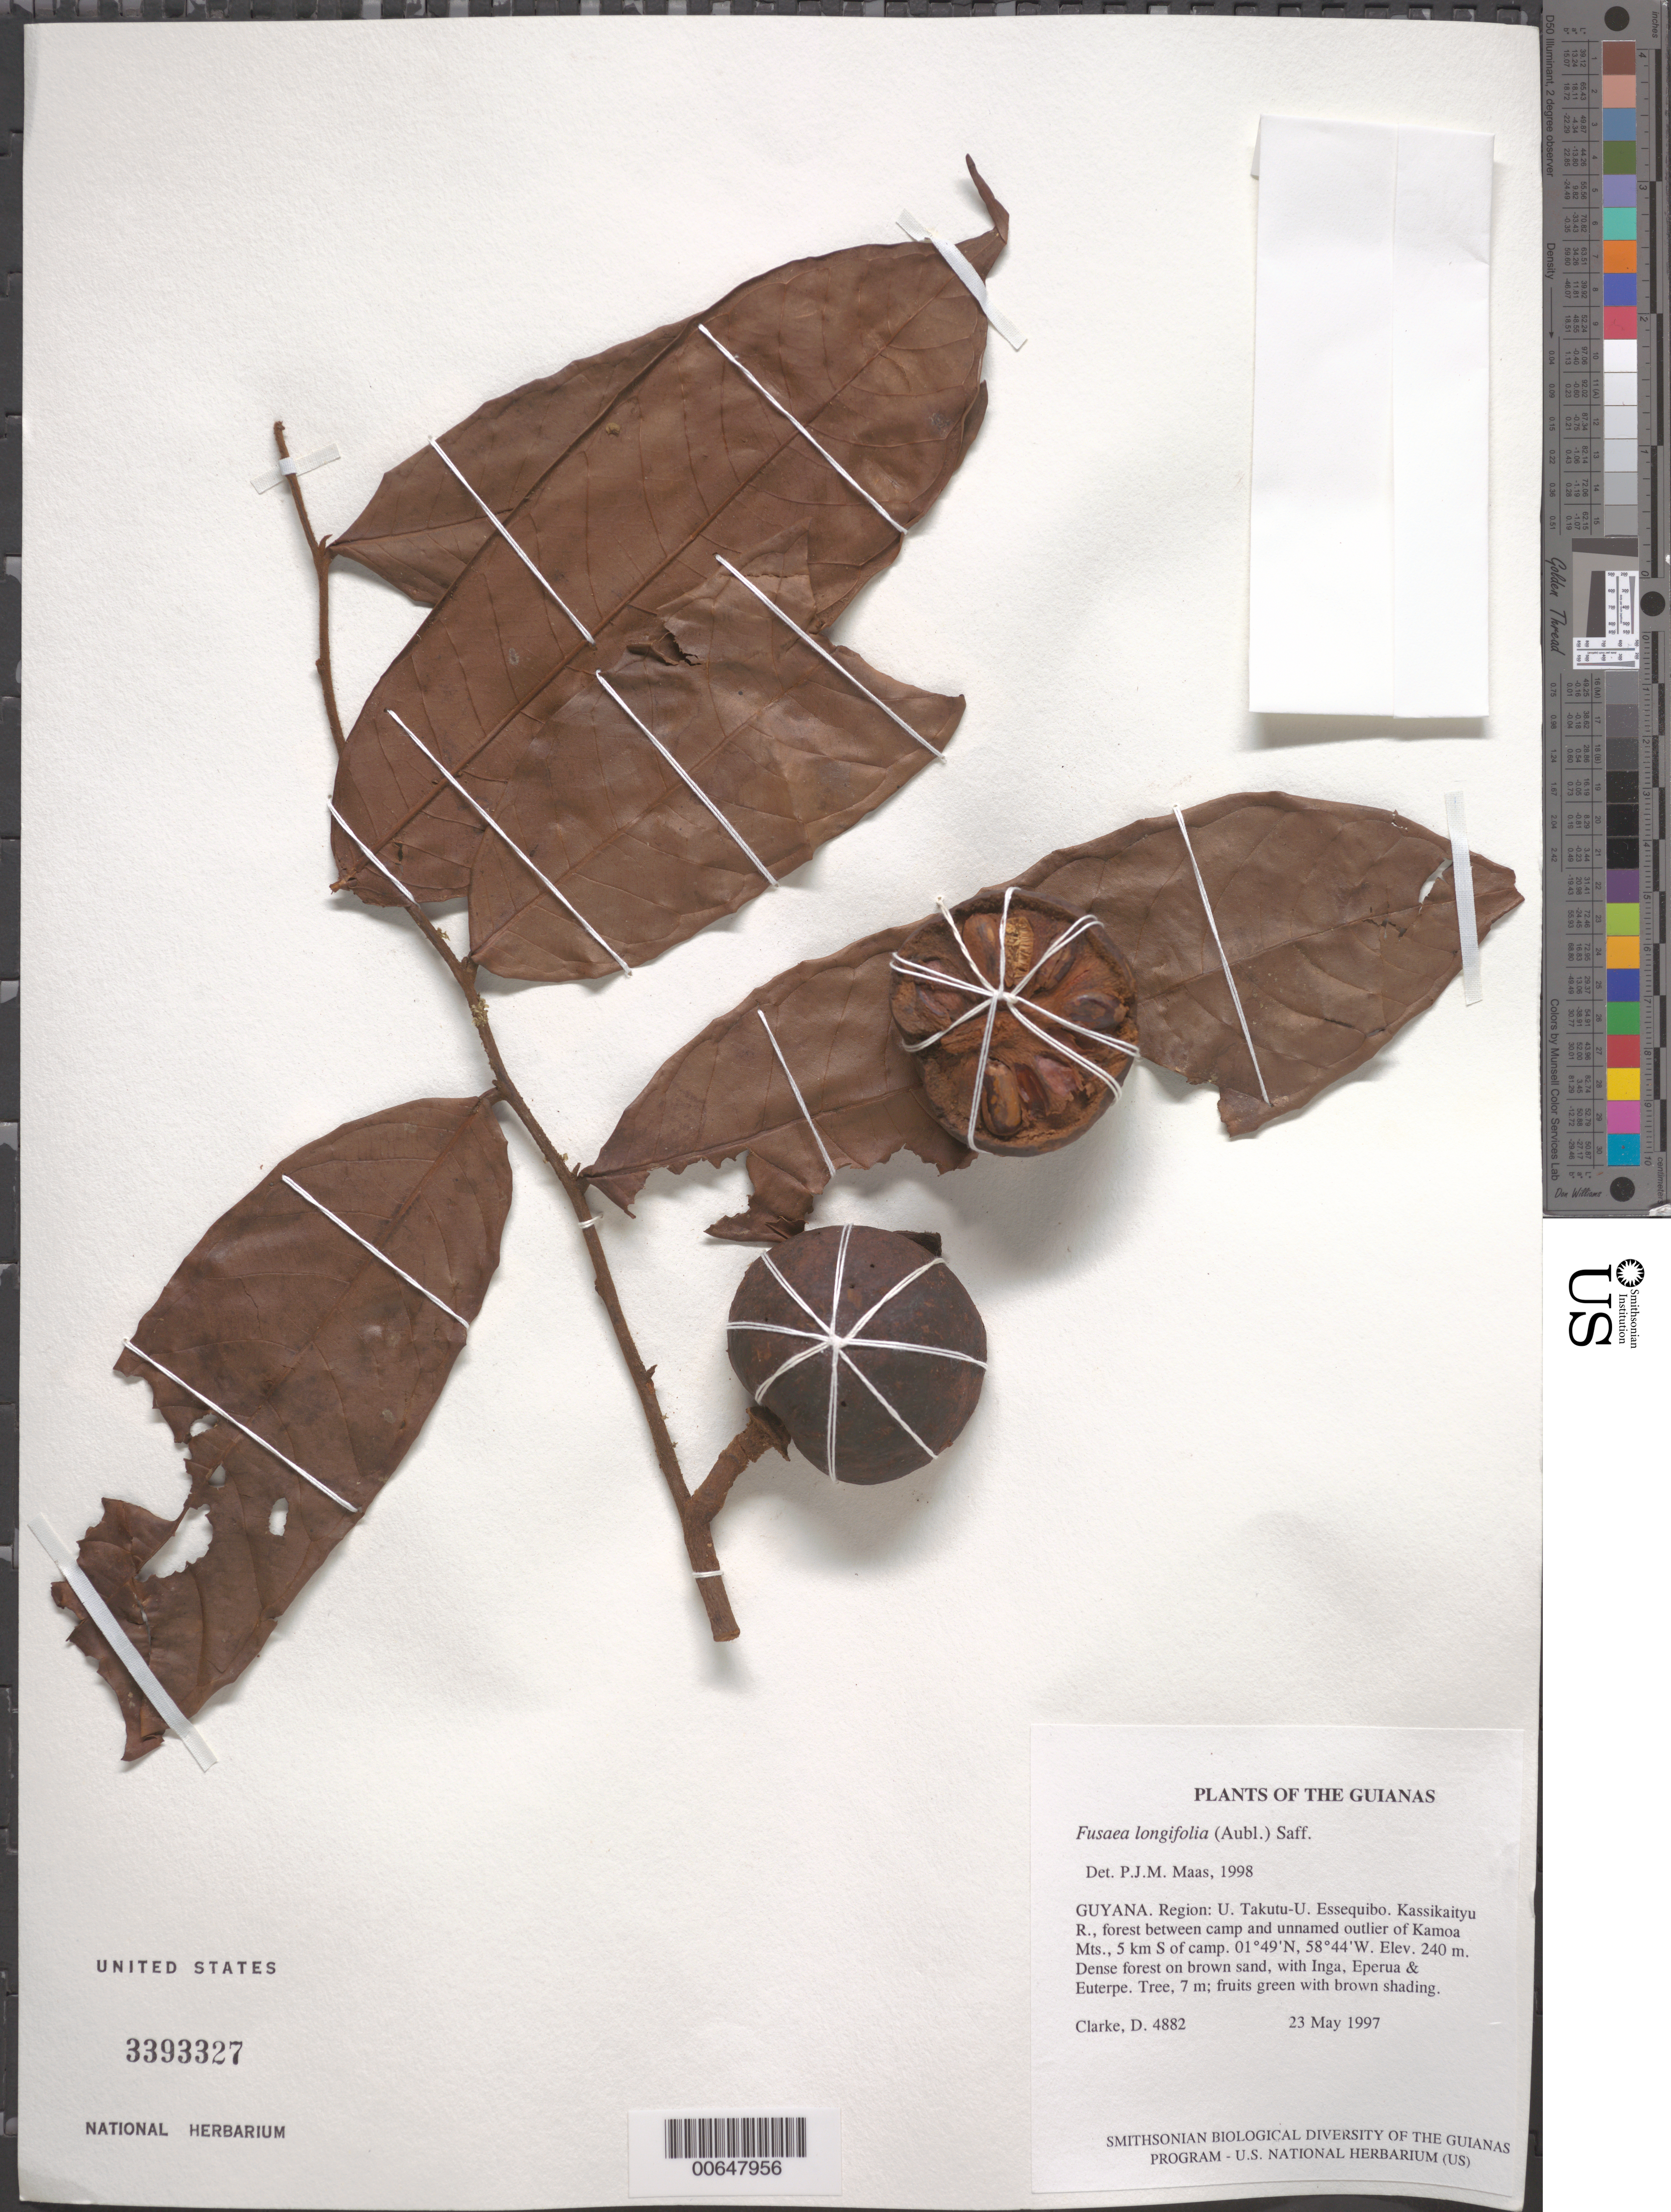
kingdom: Plantae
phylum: Tracheophyta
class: Magnoliopsida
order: Magnoliales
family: Annonaceae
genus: Fusaea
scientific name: Fusaea longifolia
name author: (Aubl.) Saff.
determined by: Maas, Paul J. M.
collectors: H. D. Clarke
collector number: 4882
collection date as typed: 23 May 1997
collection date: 1997-05-23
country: Guyana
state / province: U. Takutu-U. Essequibo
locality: Kassikaityu R., forest between camp and unnamed outlier of Kamoa Mts., 5 km S of camp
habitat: Dense forest on brown sand, with Inga, Eperua & Euterpe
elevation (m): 240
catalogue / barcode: US 3393327